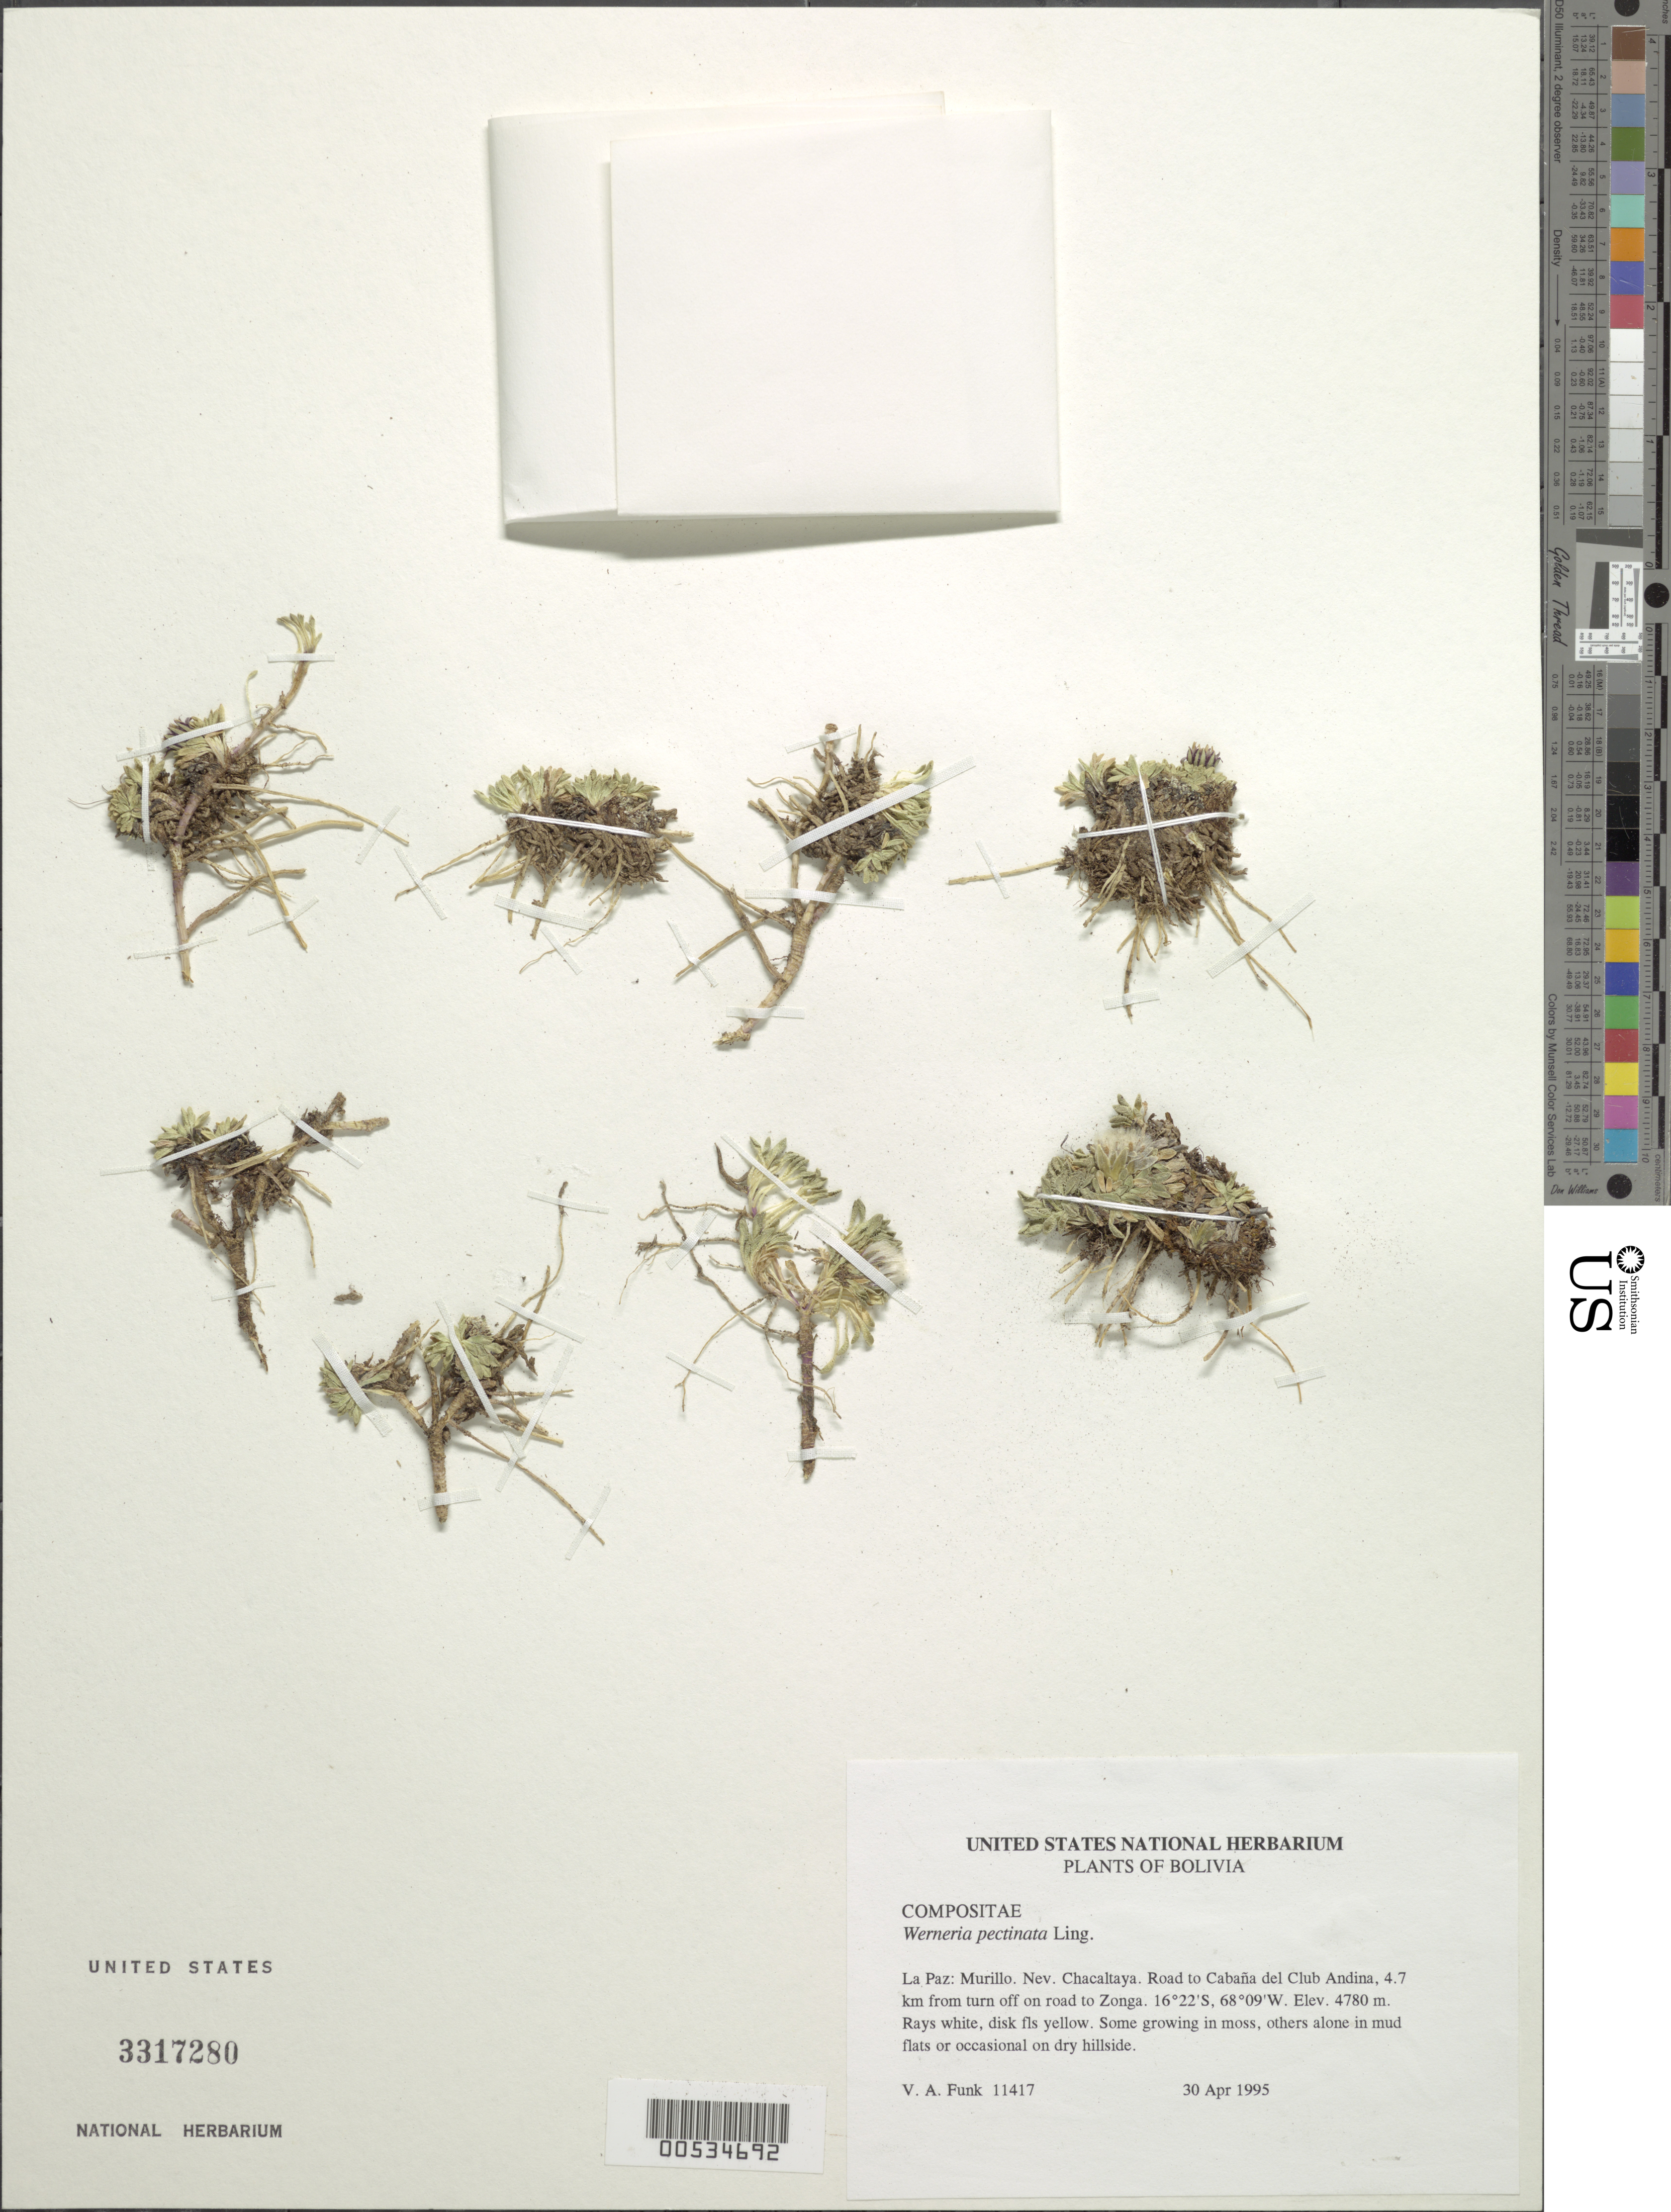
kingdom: Plantae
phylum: Tracheophyta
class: Magnoliopsida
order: Asterales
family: Asteraceae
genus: Werneria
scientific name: Werneria pectinata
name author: Lingelsh.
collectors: V. Funk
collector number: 11417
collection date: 1995-04-30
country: Bolivia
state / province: La Paz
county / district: Murillo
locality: Nev. Chacaltaya. Road to Cabaña del club Andina, 4.7 km from turn off on road to Zonga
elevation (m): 4780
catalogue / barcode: US 3317280